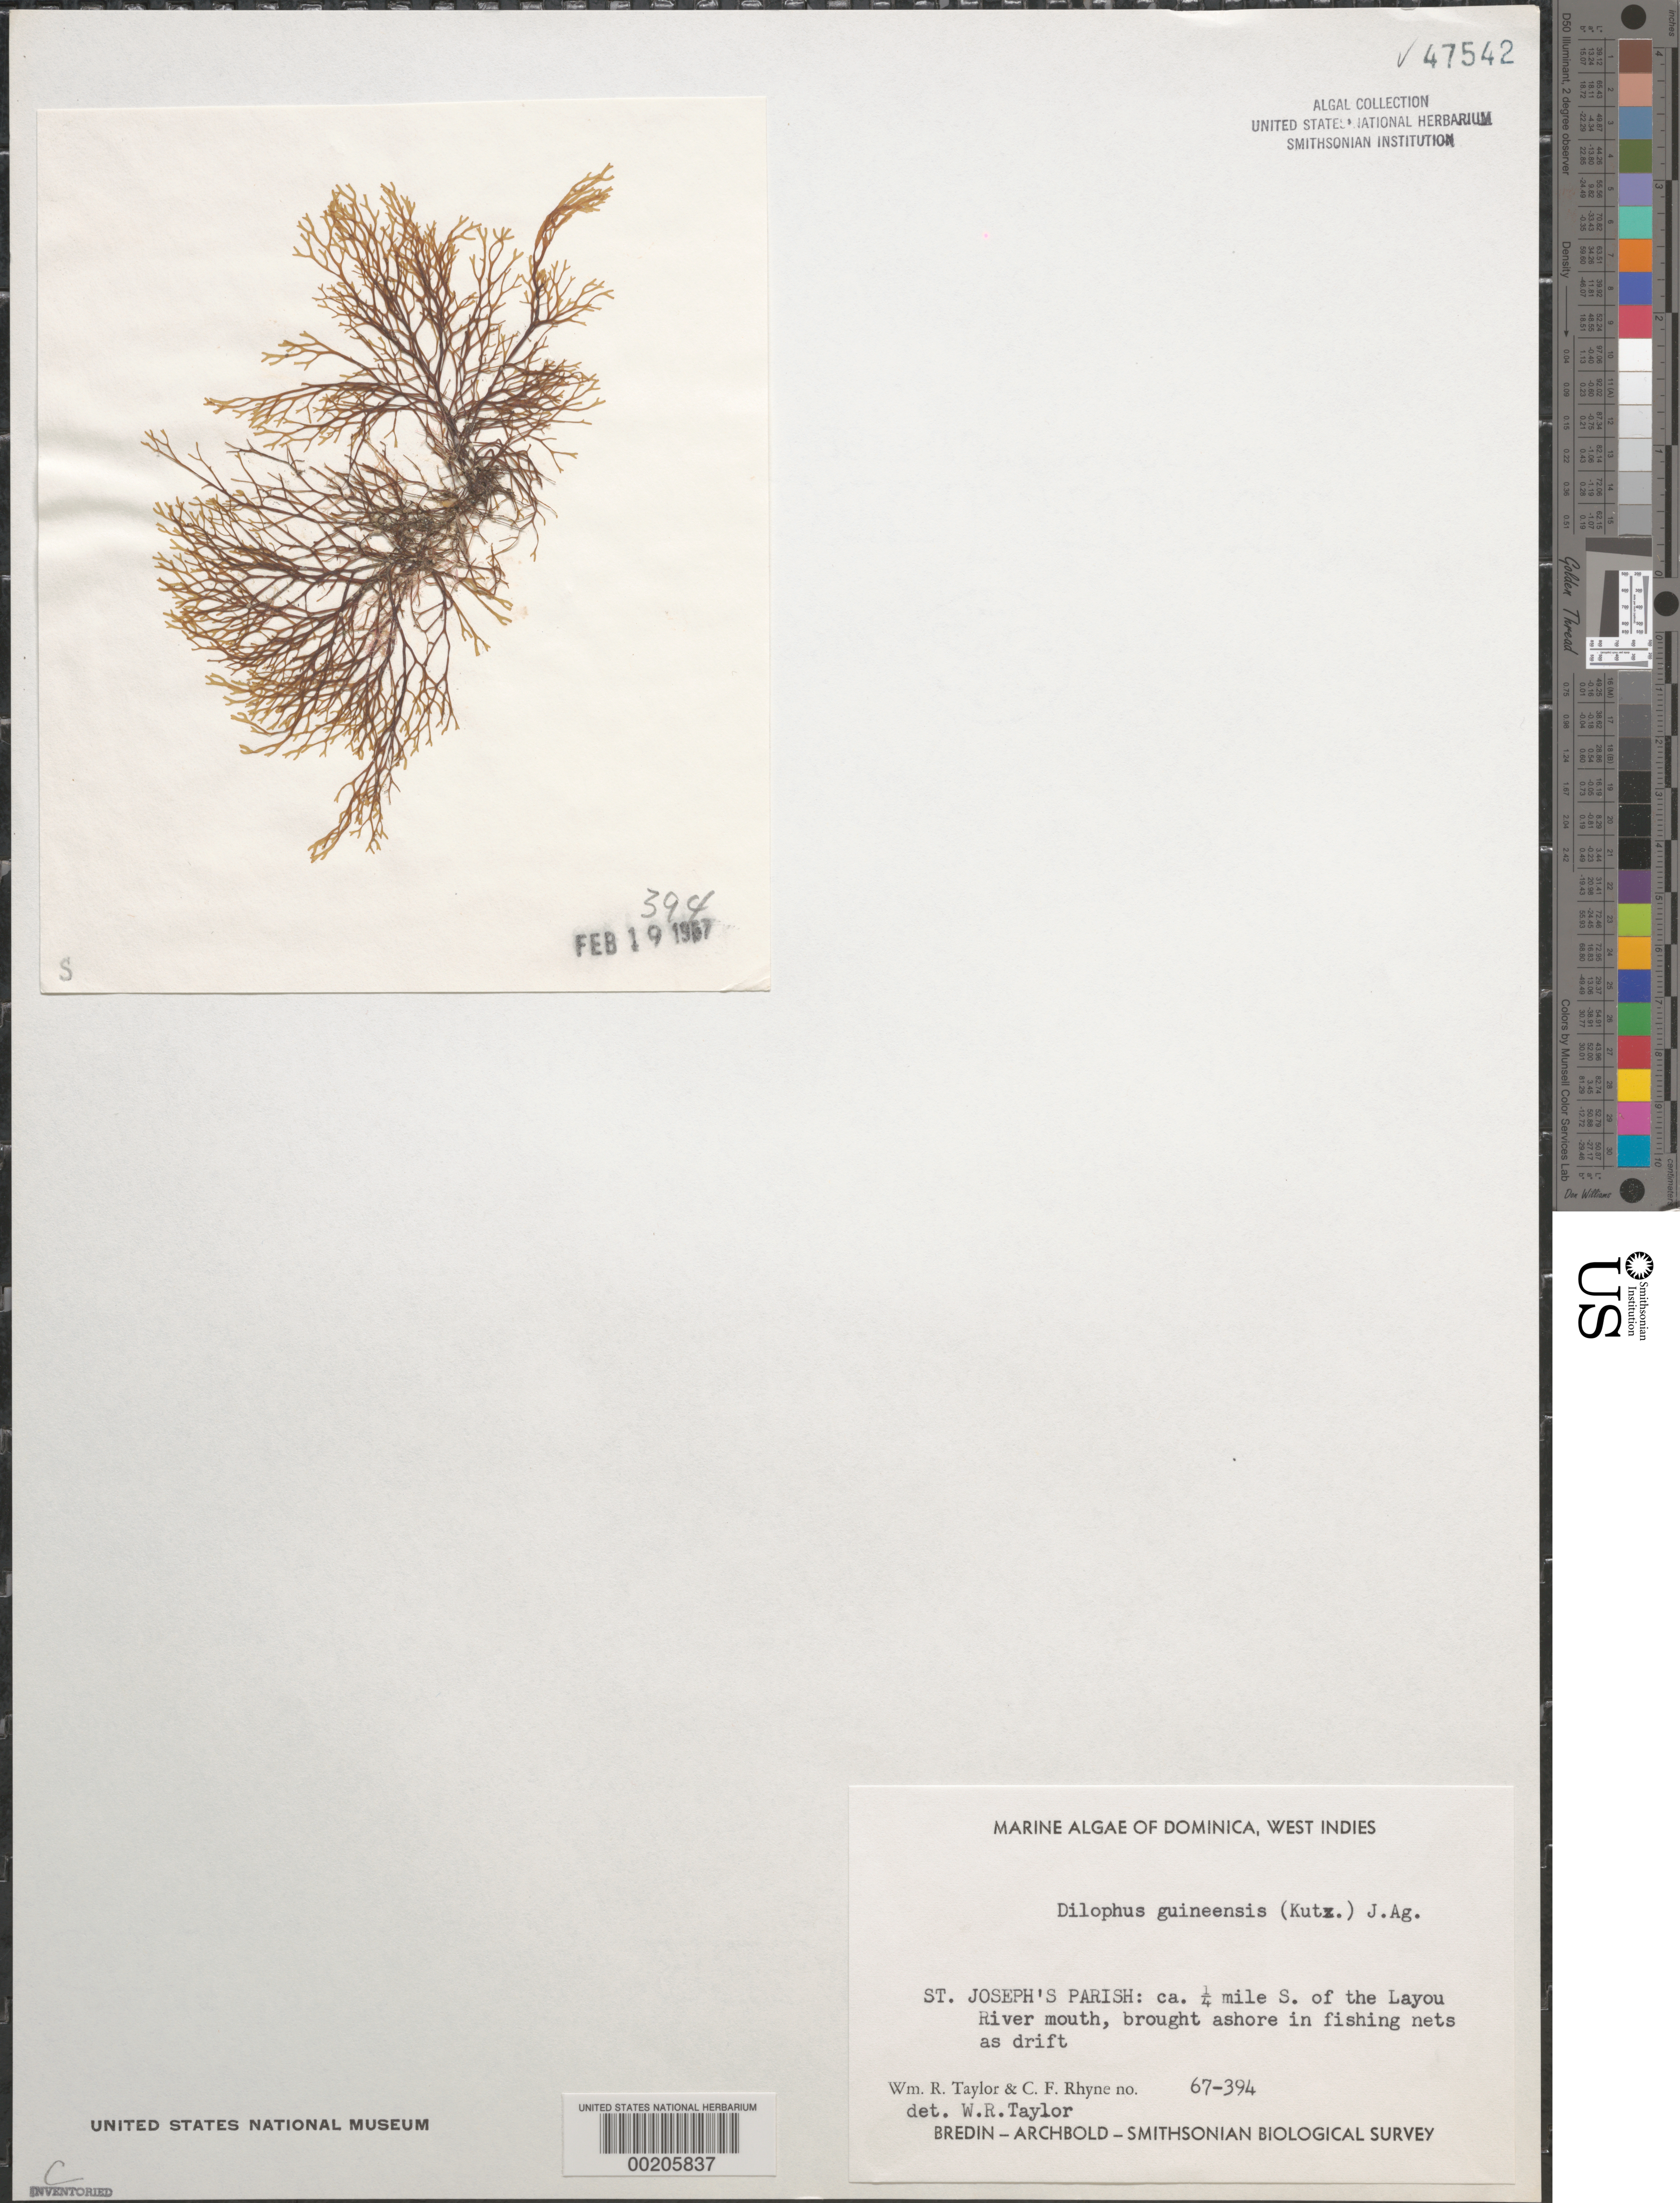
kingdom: Chromista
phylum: Ochrophyta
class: Phaeophyceae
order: Dictyotales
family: Dictyotaceae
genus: Dictyota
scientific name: Dictyota guineensis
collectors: W. R. Taylor & C. Rhyne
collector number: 67-394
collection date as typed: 19 Feb 1967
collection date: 1967-02-19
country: Dominica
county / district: St. Joseph's Parish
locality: Ca. 0.25 mile south of Layou River mouth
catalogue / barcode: US 47542